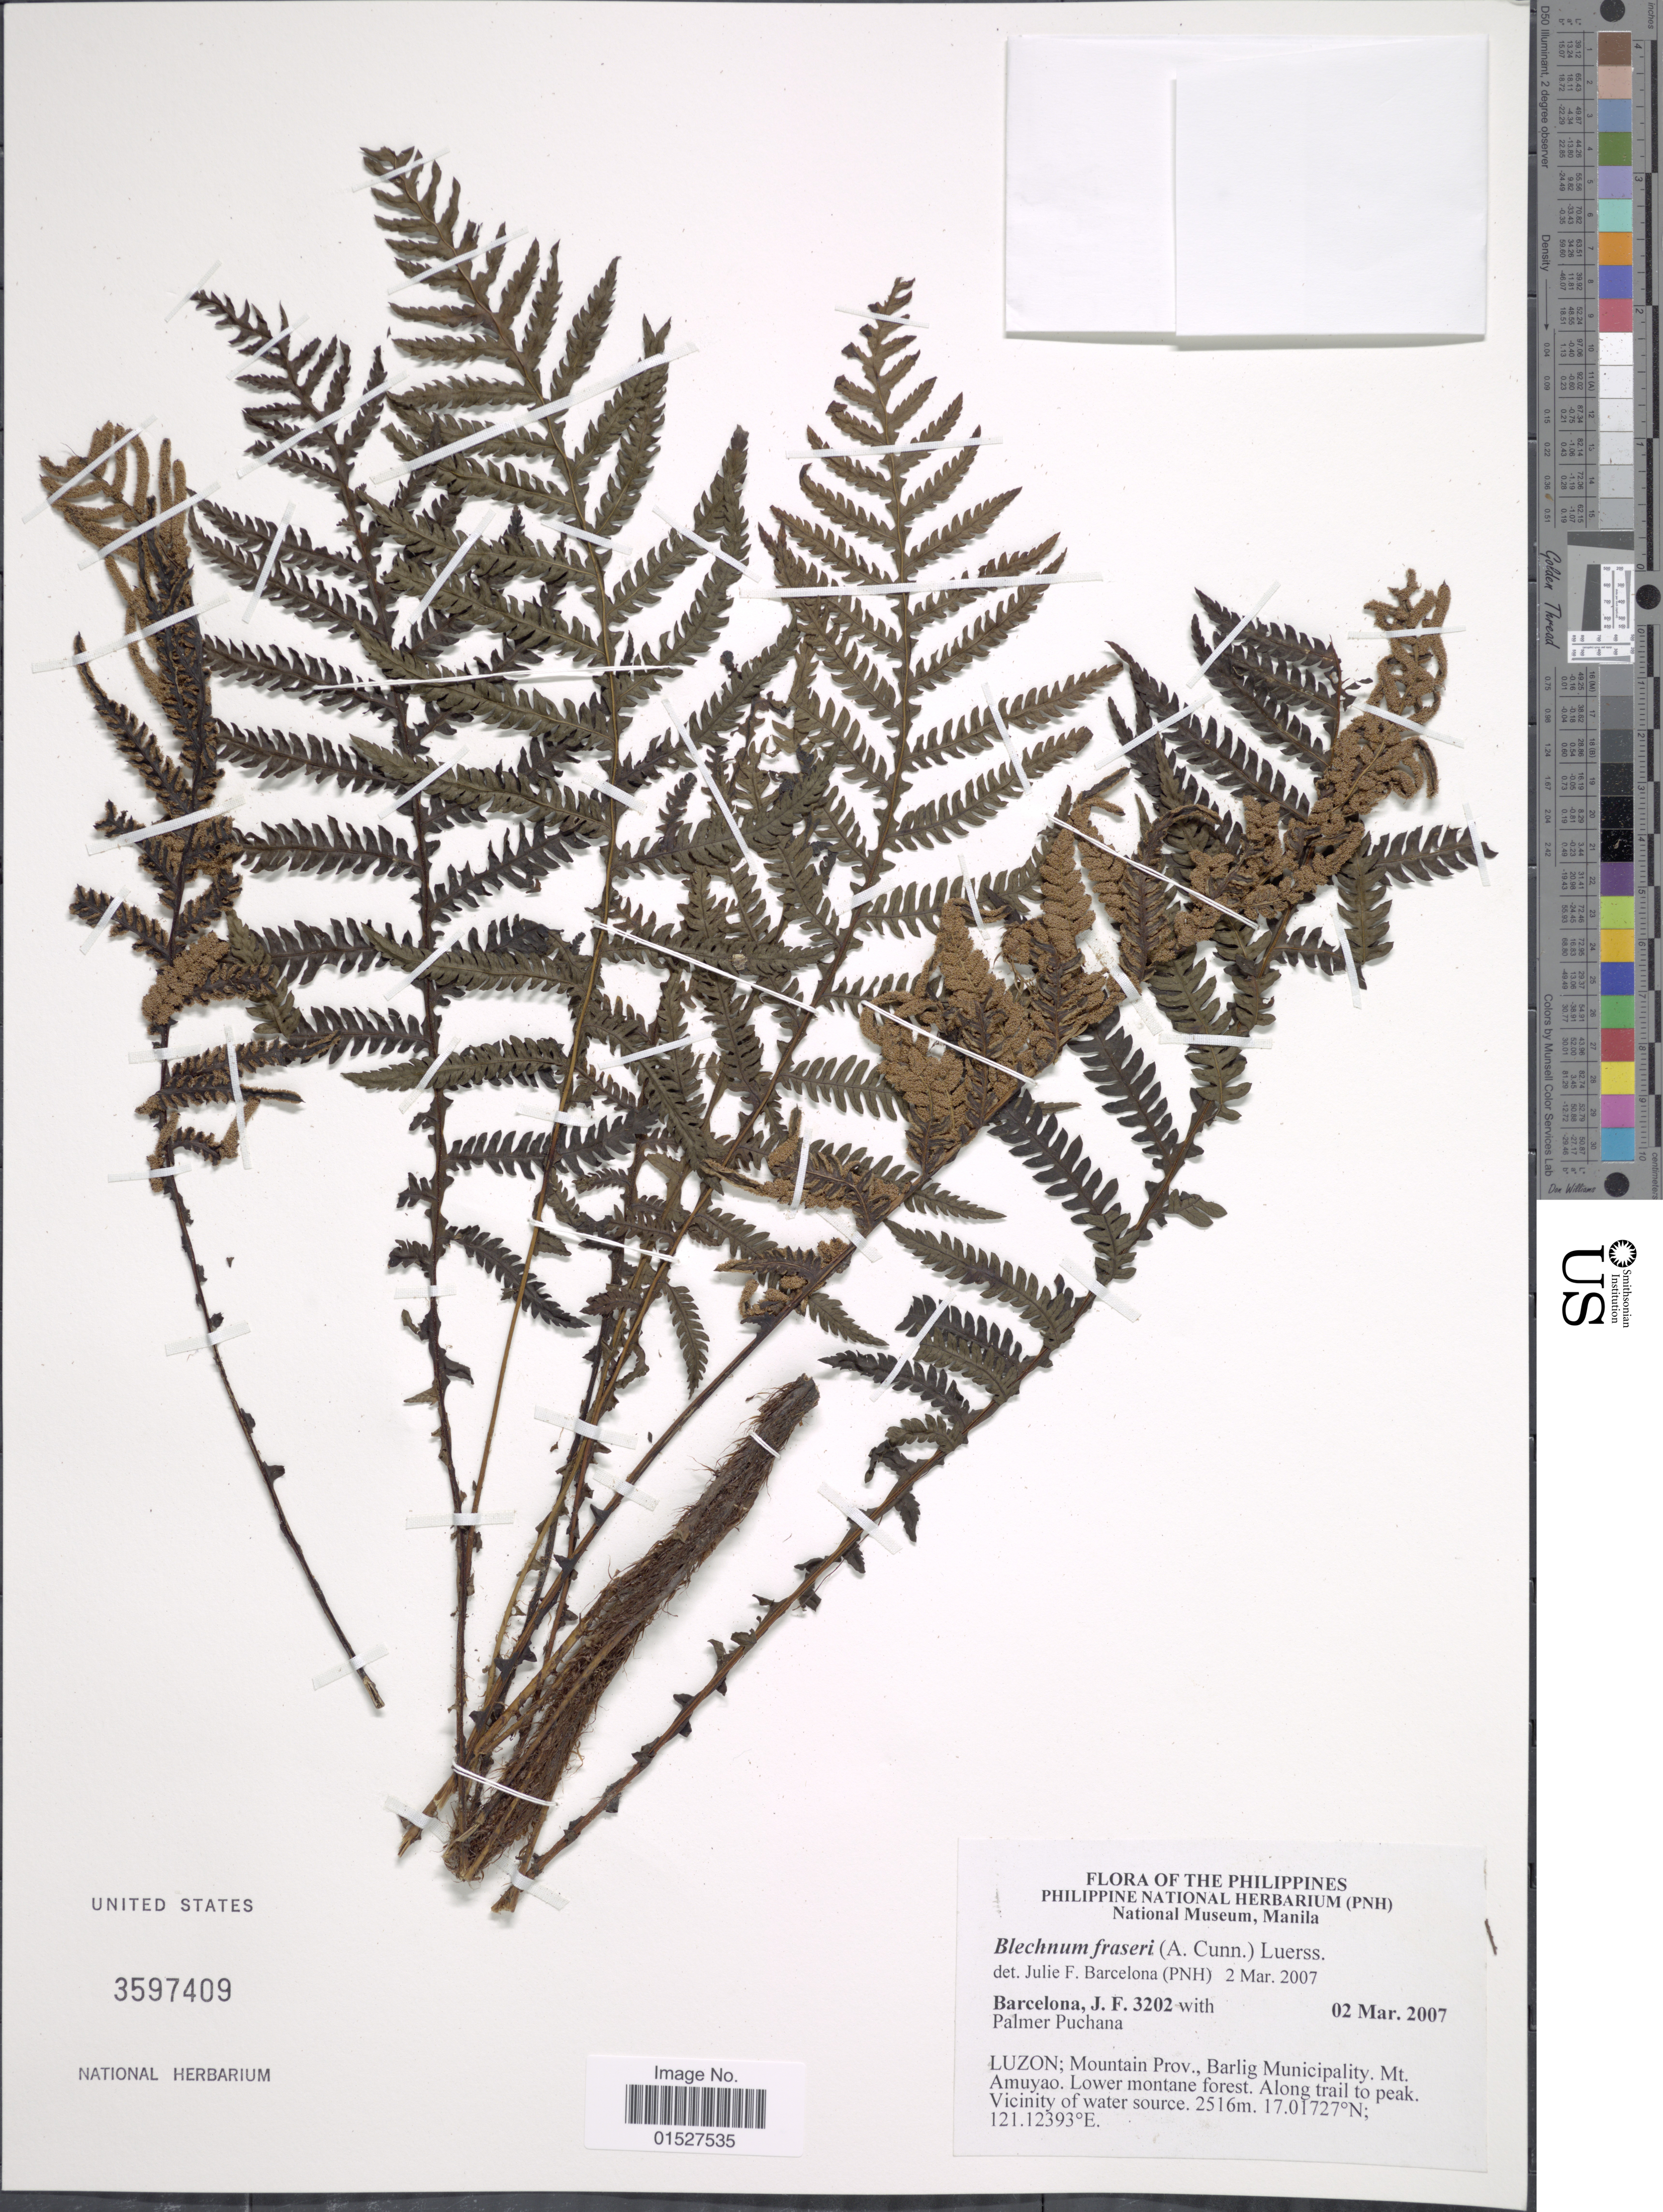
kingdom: Plantae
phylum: Tracheophyta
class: Polypodiopsida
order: Polypodiales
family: Blechnaceae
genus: Blechnum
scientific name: Blechnum fraseri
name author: (A. Cunn.) Luerss.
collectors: J. F. Barcelona & P. Puchana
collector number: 3202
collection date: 2007-03-02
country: Philippines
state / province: Cordillera (Administrative Region)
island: Luzon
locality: Luzon; Mountain Prov., Barlig Municipality. Mt. Amuyao. Along trail to peak. Vicinity of water source.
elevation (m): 2516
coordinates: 17.01727 N, 121.12393 E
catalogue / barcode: US 3597409